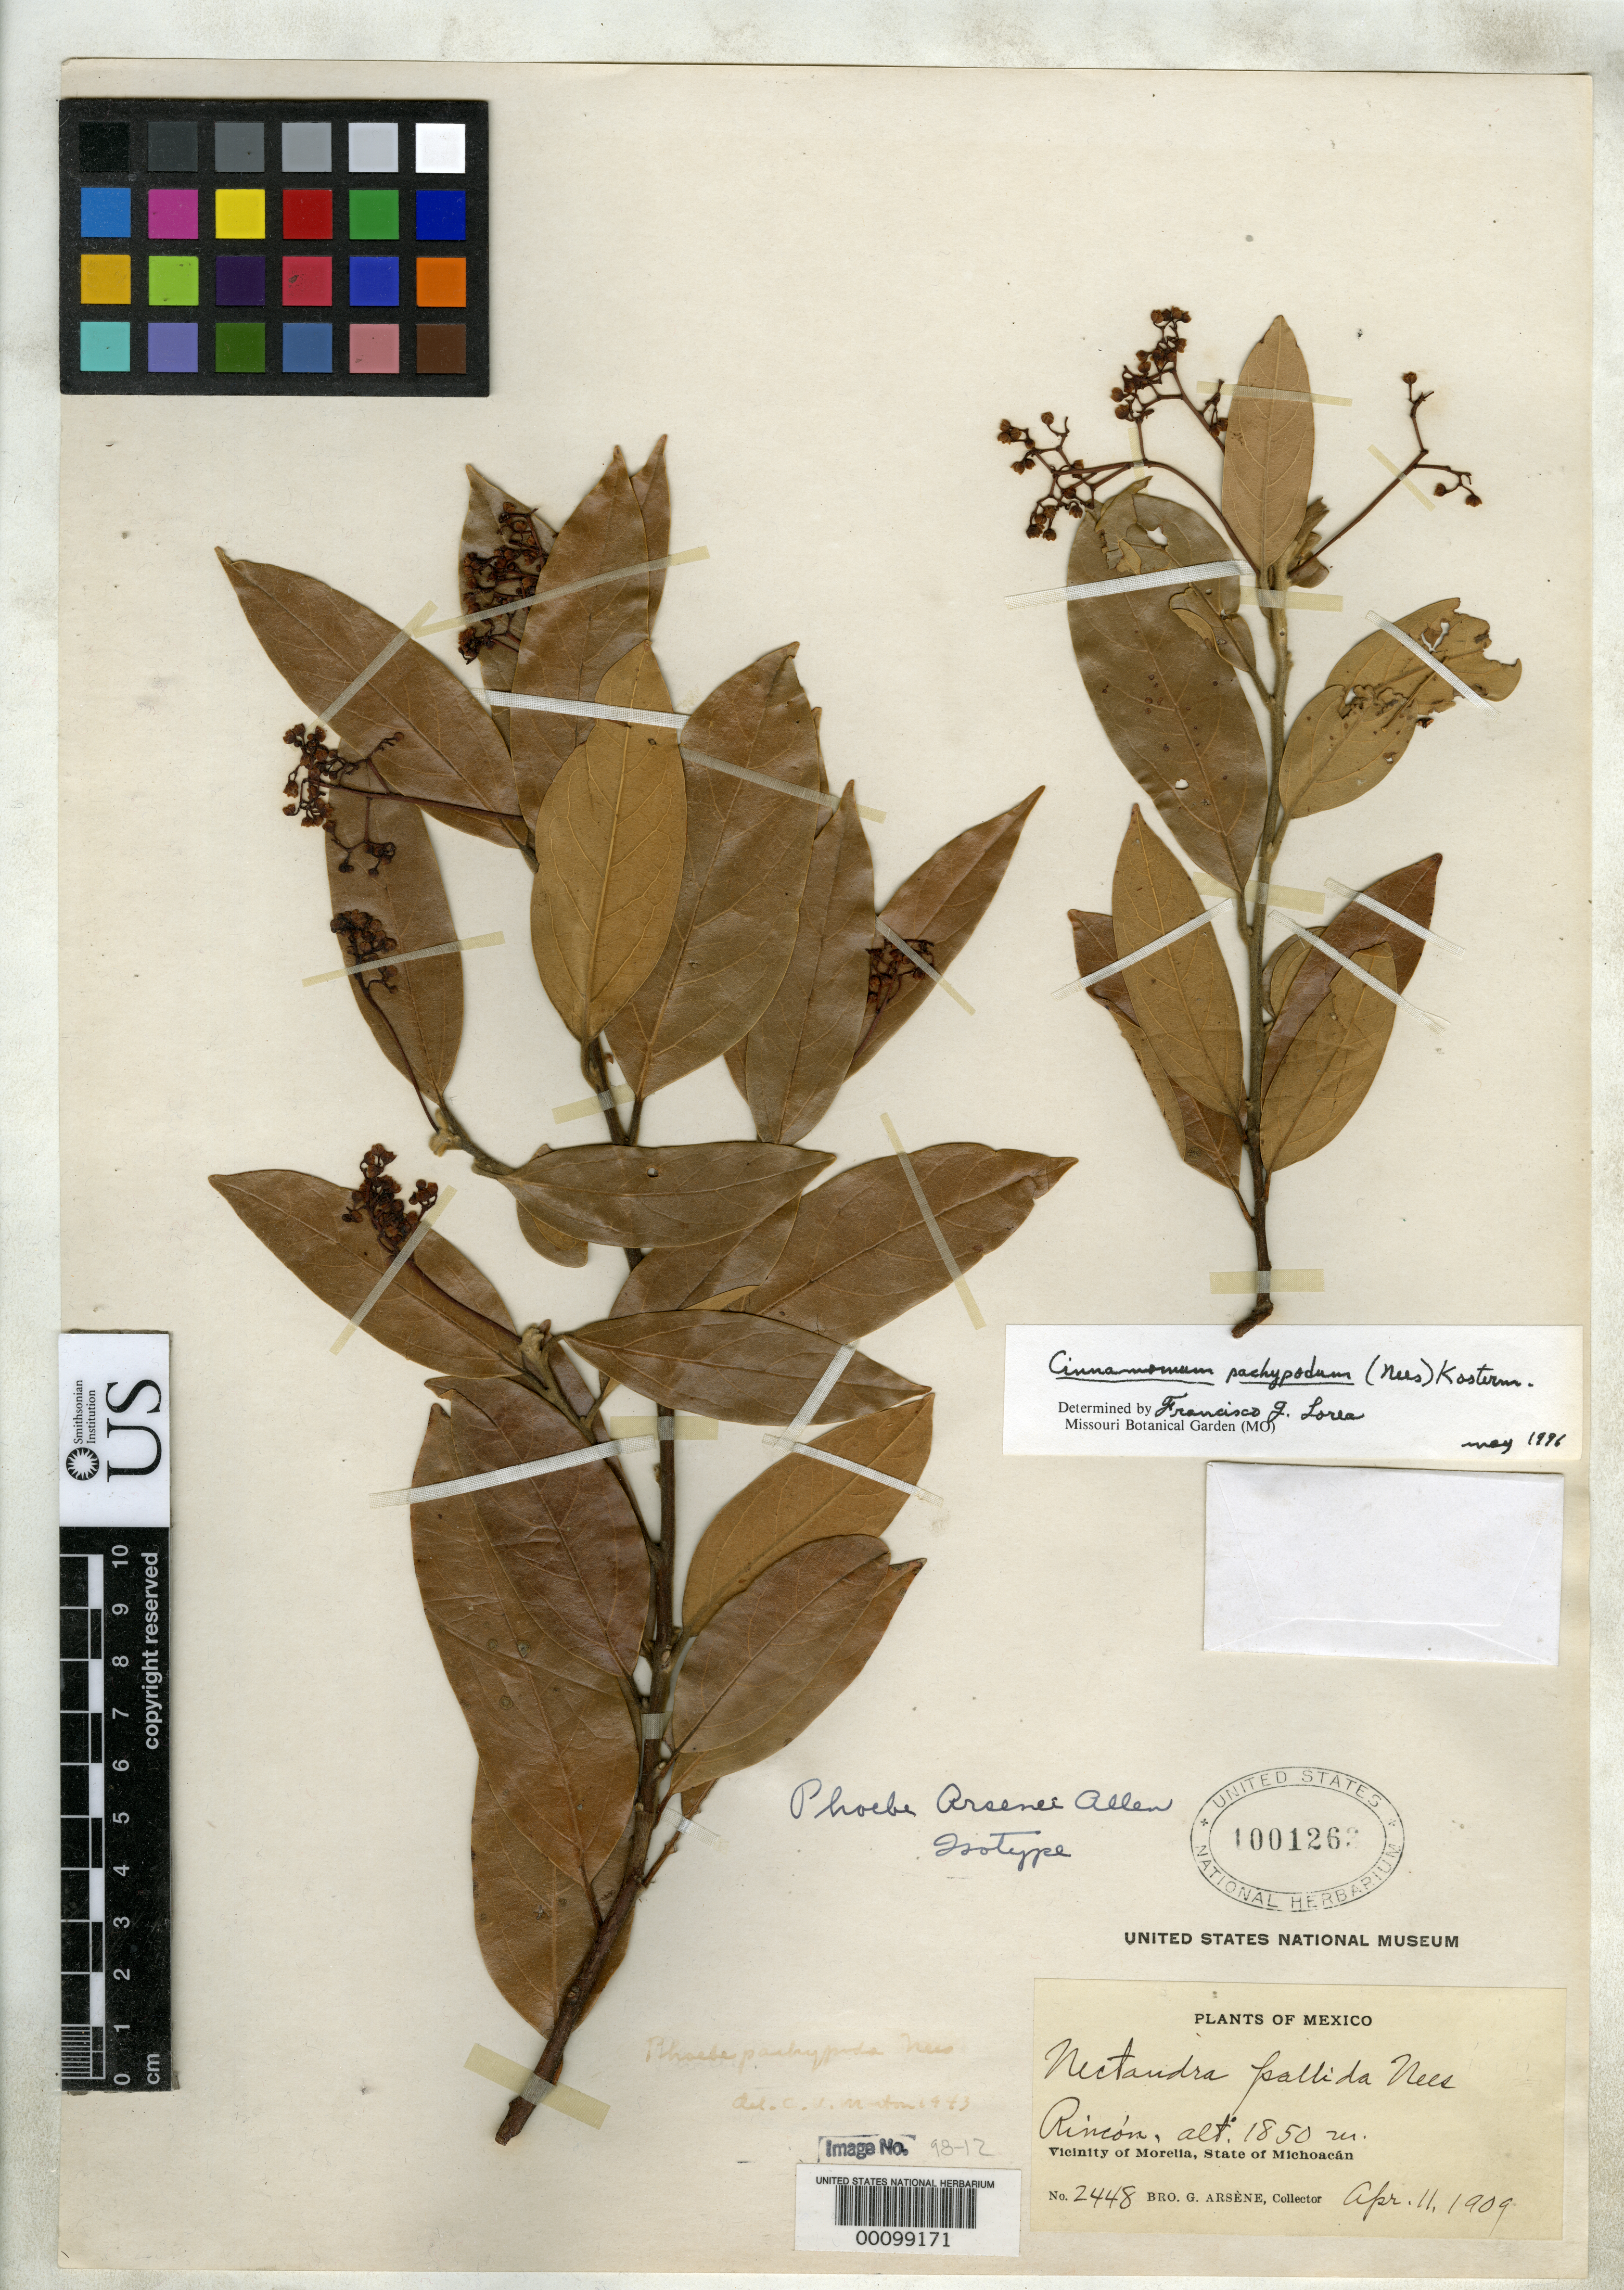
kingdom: Plantae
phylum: Tracheophyta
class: Magnoliopsida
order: Laurales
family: Lauraceae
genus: Phoebe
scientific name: Phoebe arsenei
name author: C.K. Allen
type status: Isotype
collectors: Bro. G. Arsène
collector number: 2448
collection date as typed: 11 Apr 1909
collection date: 1909-04-11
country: Mexico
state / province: Michoacán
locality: Vicinity of Morelia, Rincon.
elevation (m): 1850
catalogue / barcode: US 1001263